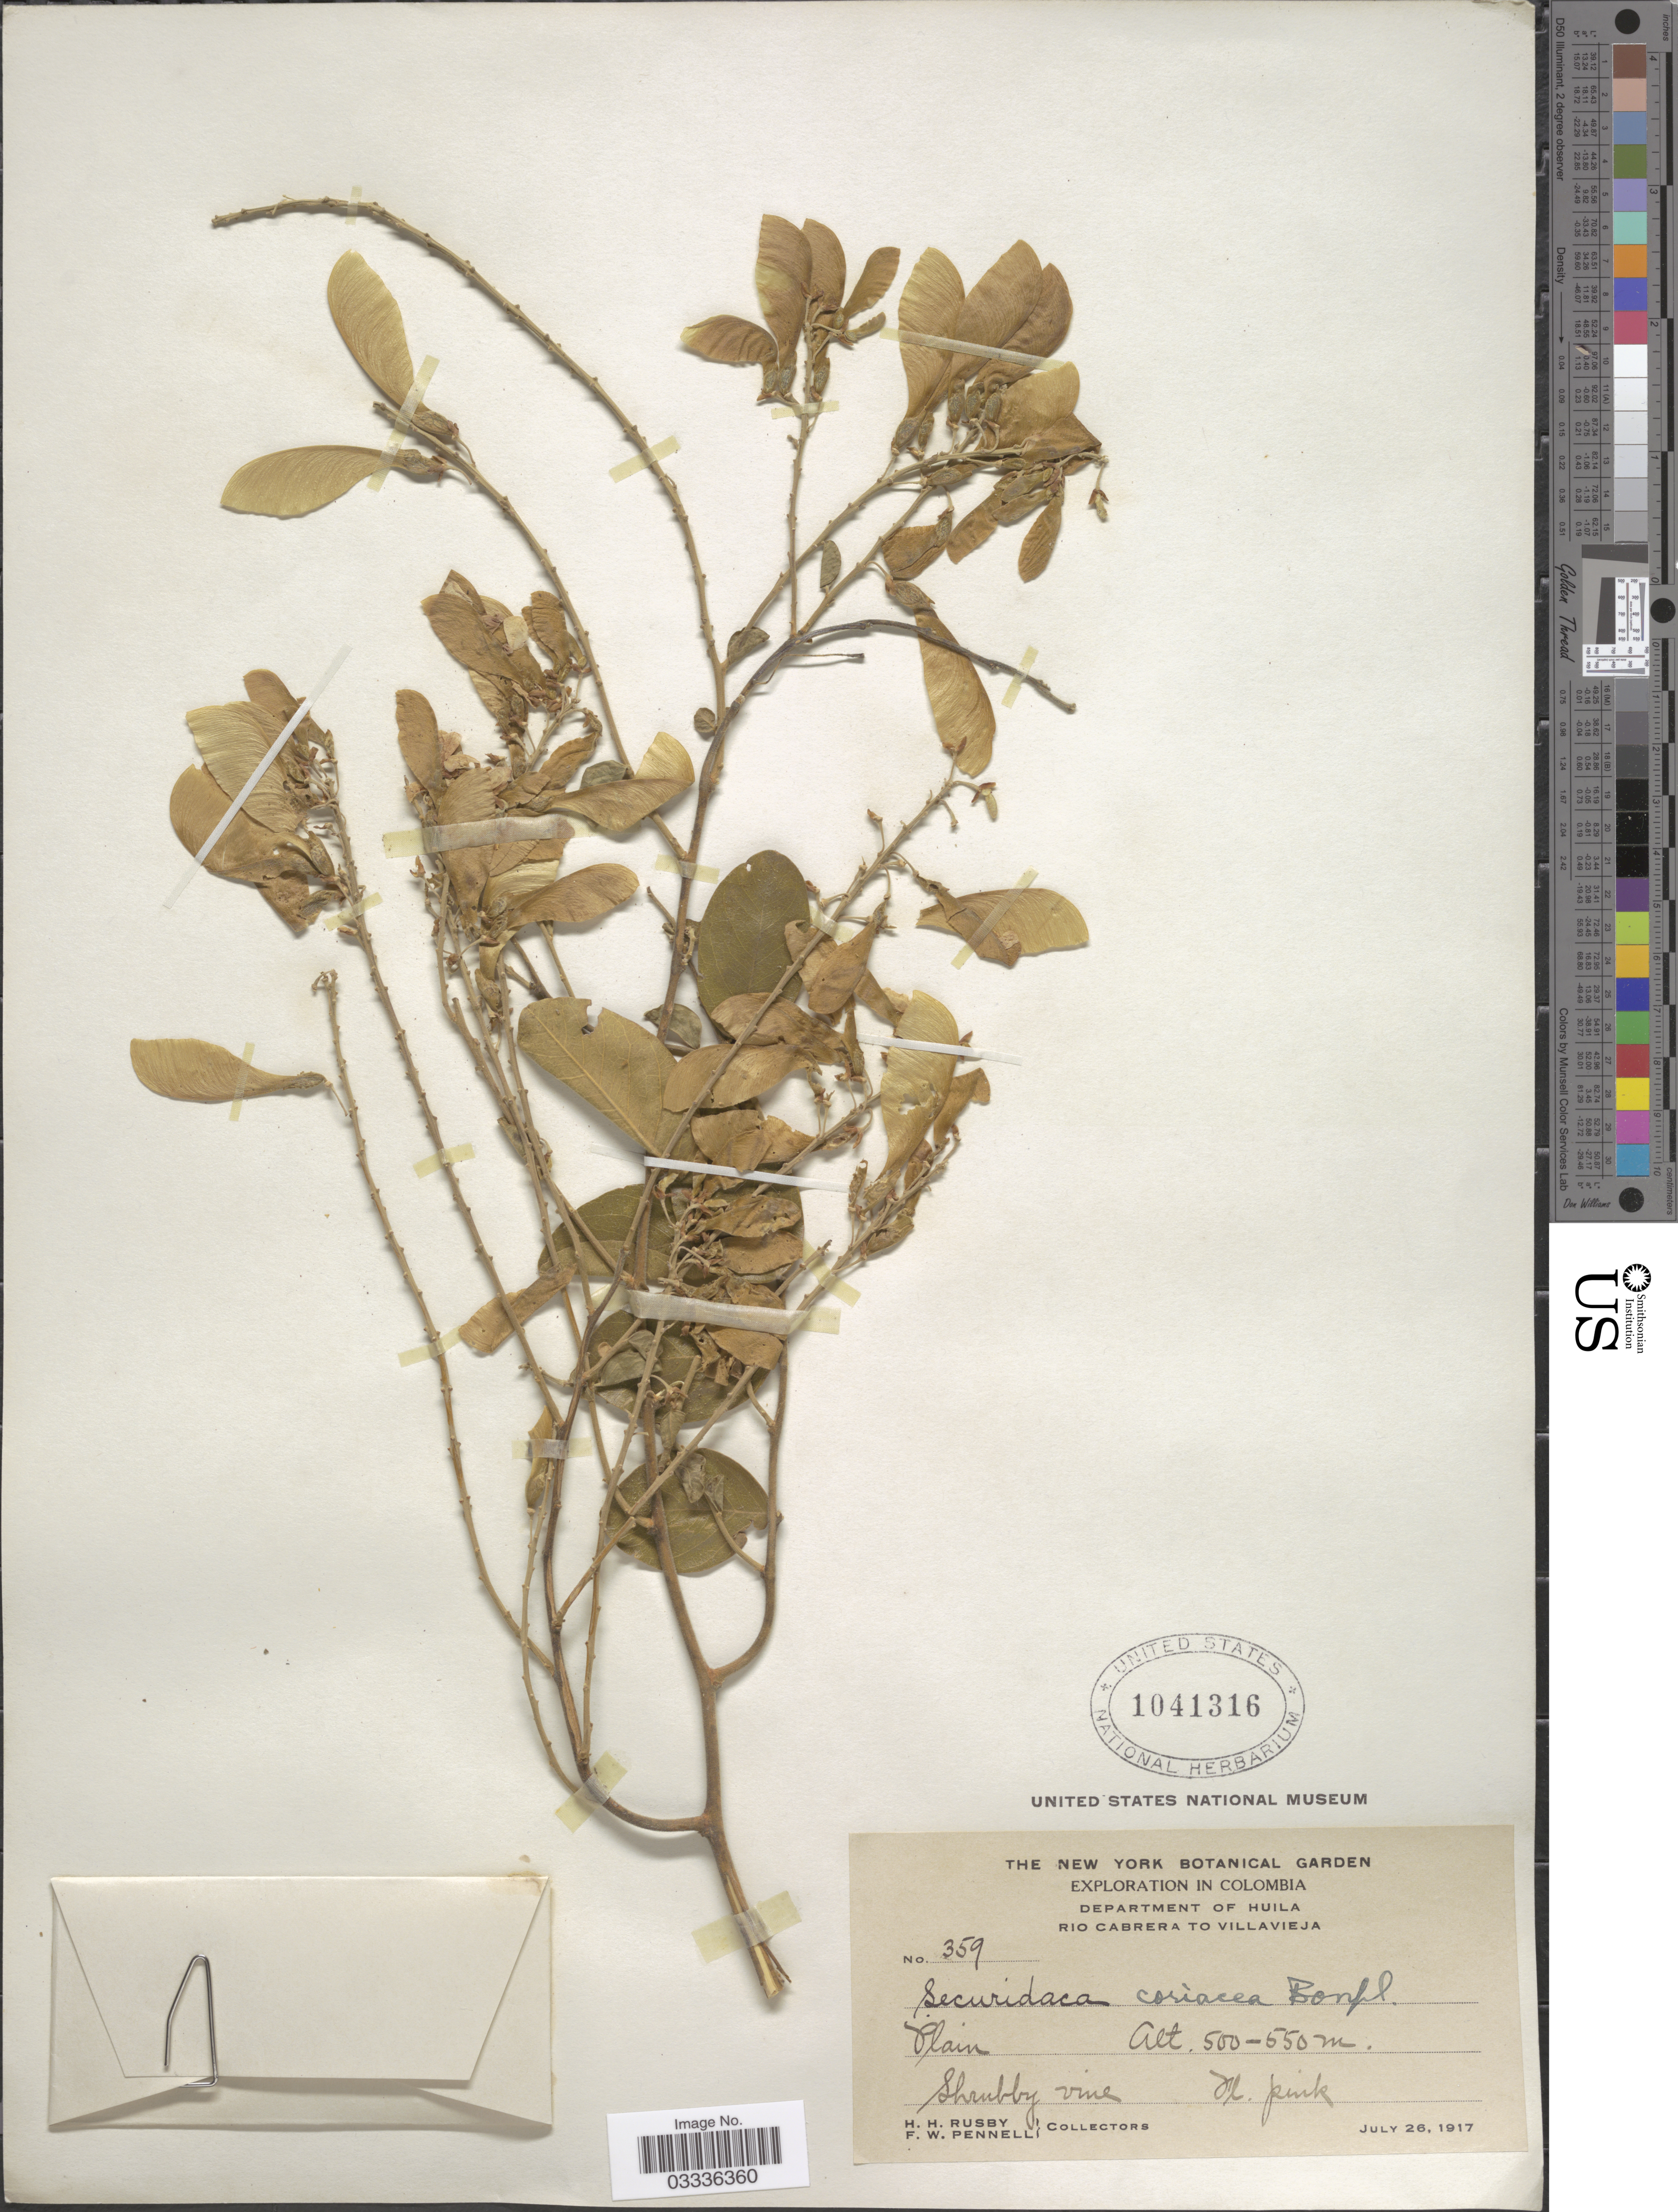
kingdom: Plantae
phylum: Tracheophyta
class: Magnoliopsida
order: Fabales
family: Polygalaceae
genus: Securidaca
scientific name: Securidaca coriacea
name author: Bonpl. ex Steud.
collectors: H. H. Rusby & F. W. Pennell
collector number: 359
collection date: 1917-07-26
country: Colombia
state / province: Huila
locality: Department of Huila. Rio Cabrera to Villaviejo.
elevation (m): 500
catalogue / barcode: US 1041316